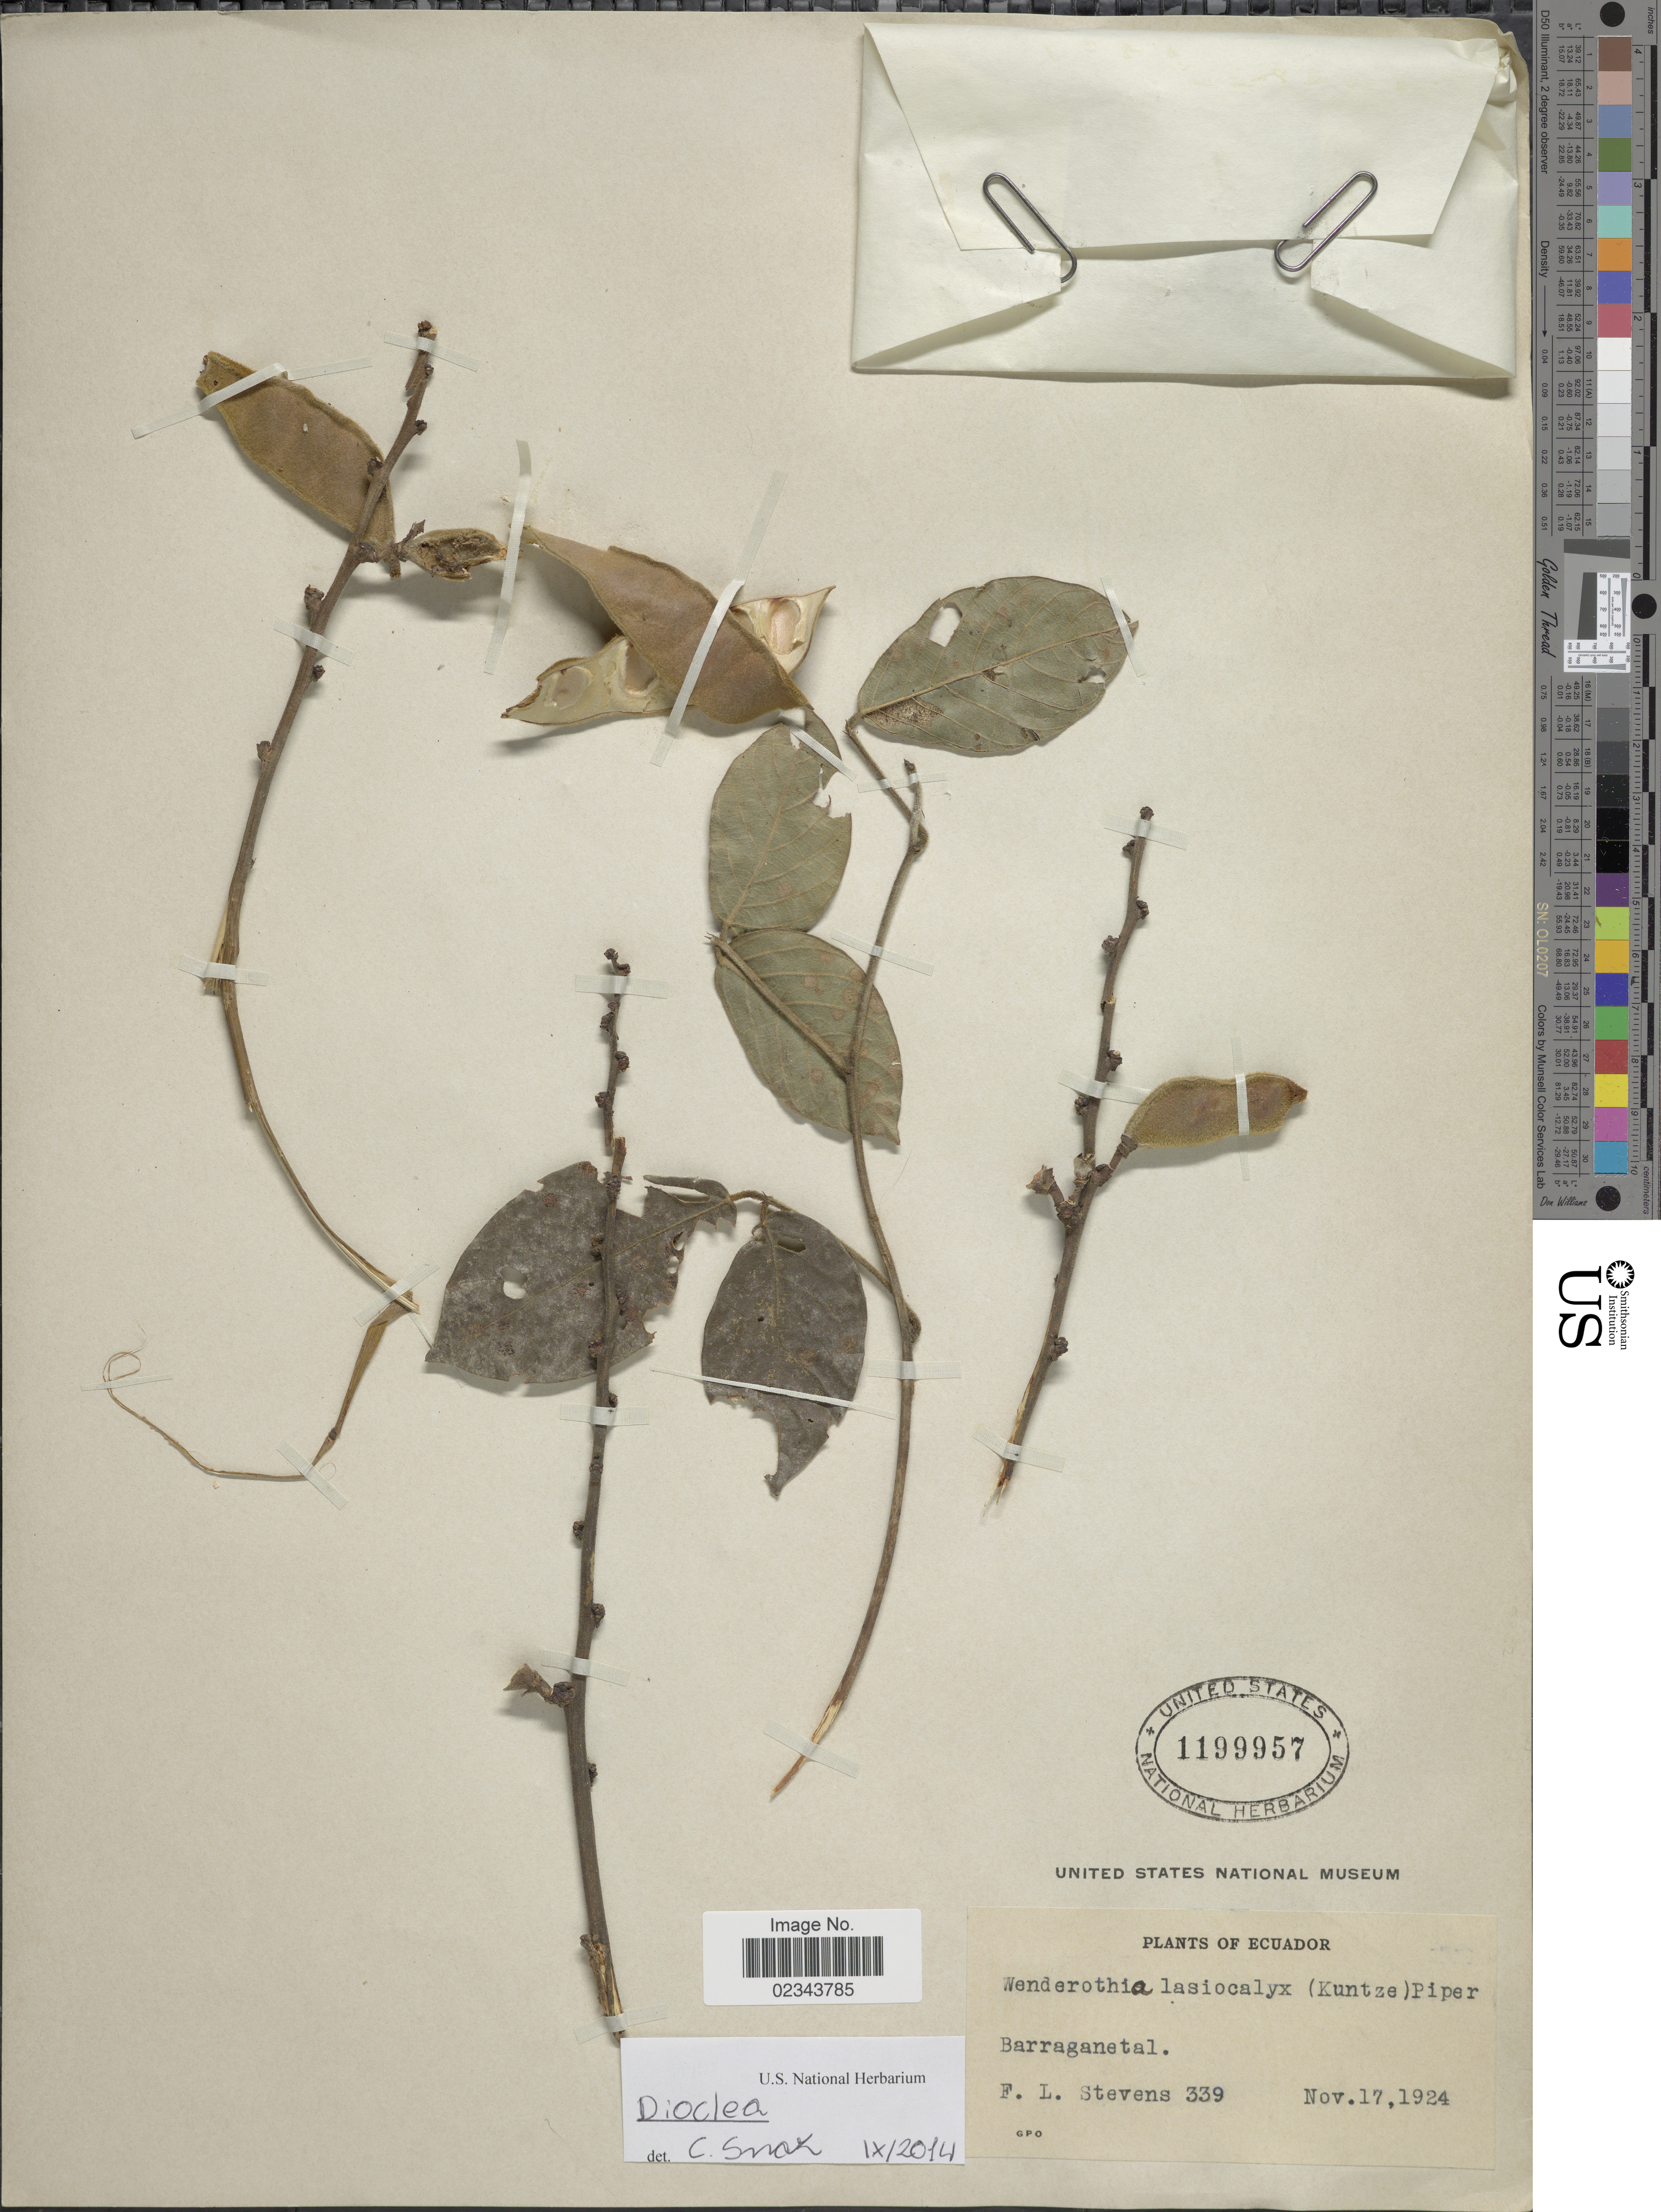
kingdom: Plantae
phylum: Tracheophyta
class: Magnoliopsida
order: Fabales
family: Fabaceae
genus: Dioclea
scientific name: Dioclea sp.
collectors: F. L. Stevens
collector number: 339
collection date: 1924-11-17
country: Ecuador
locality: Barraganetal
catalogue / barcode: US 1199957